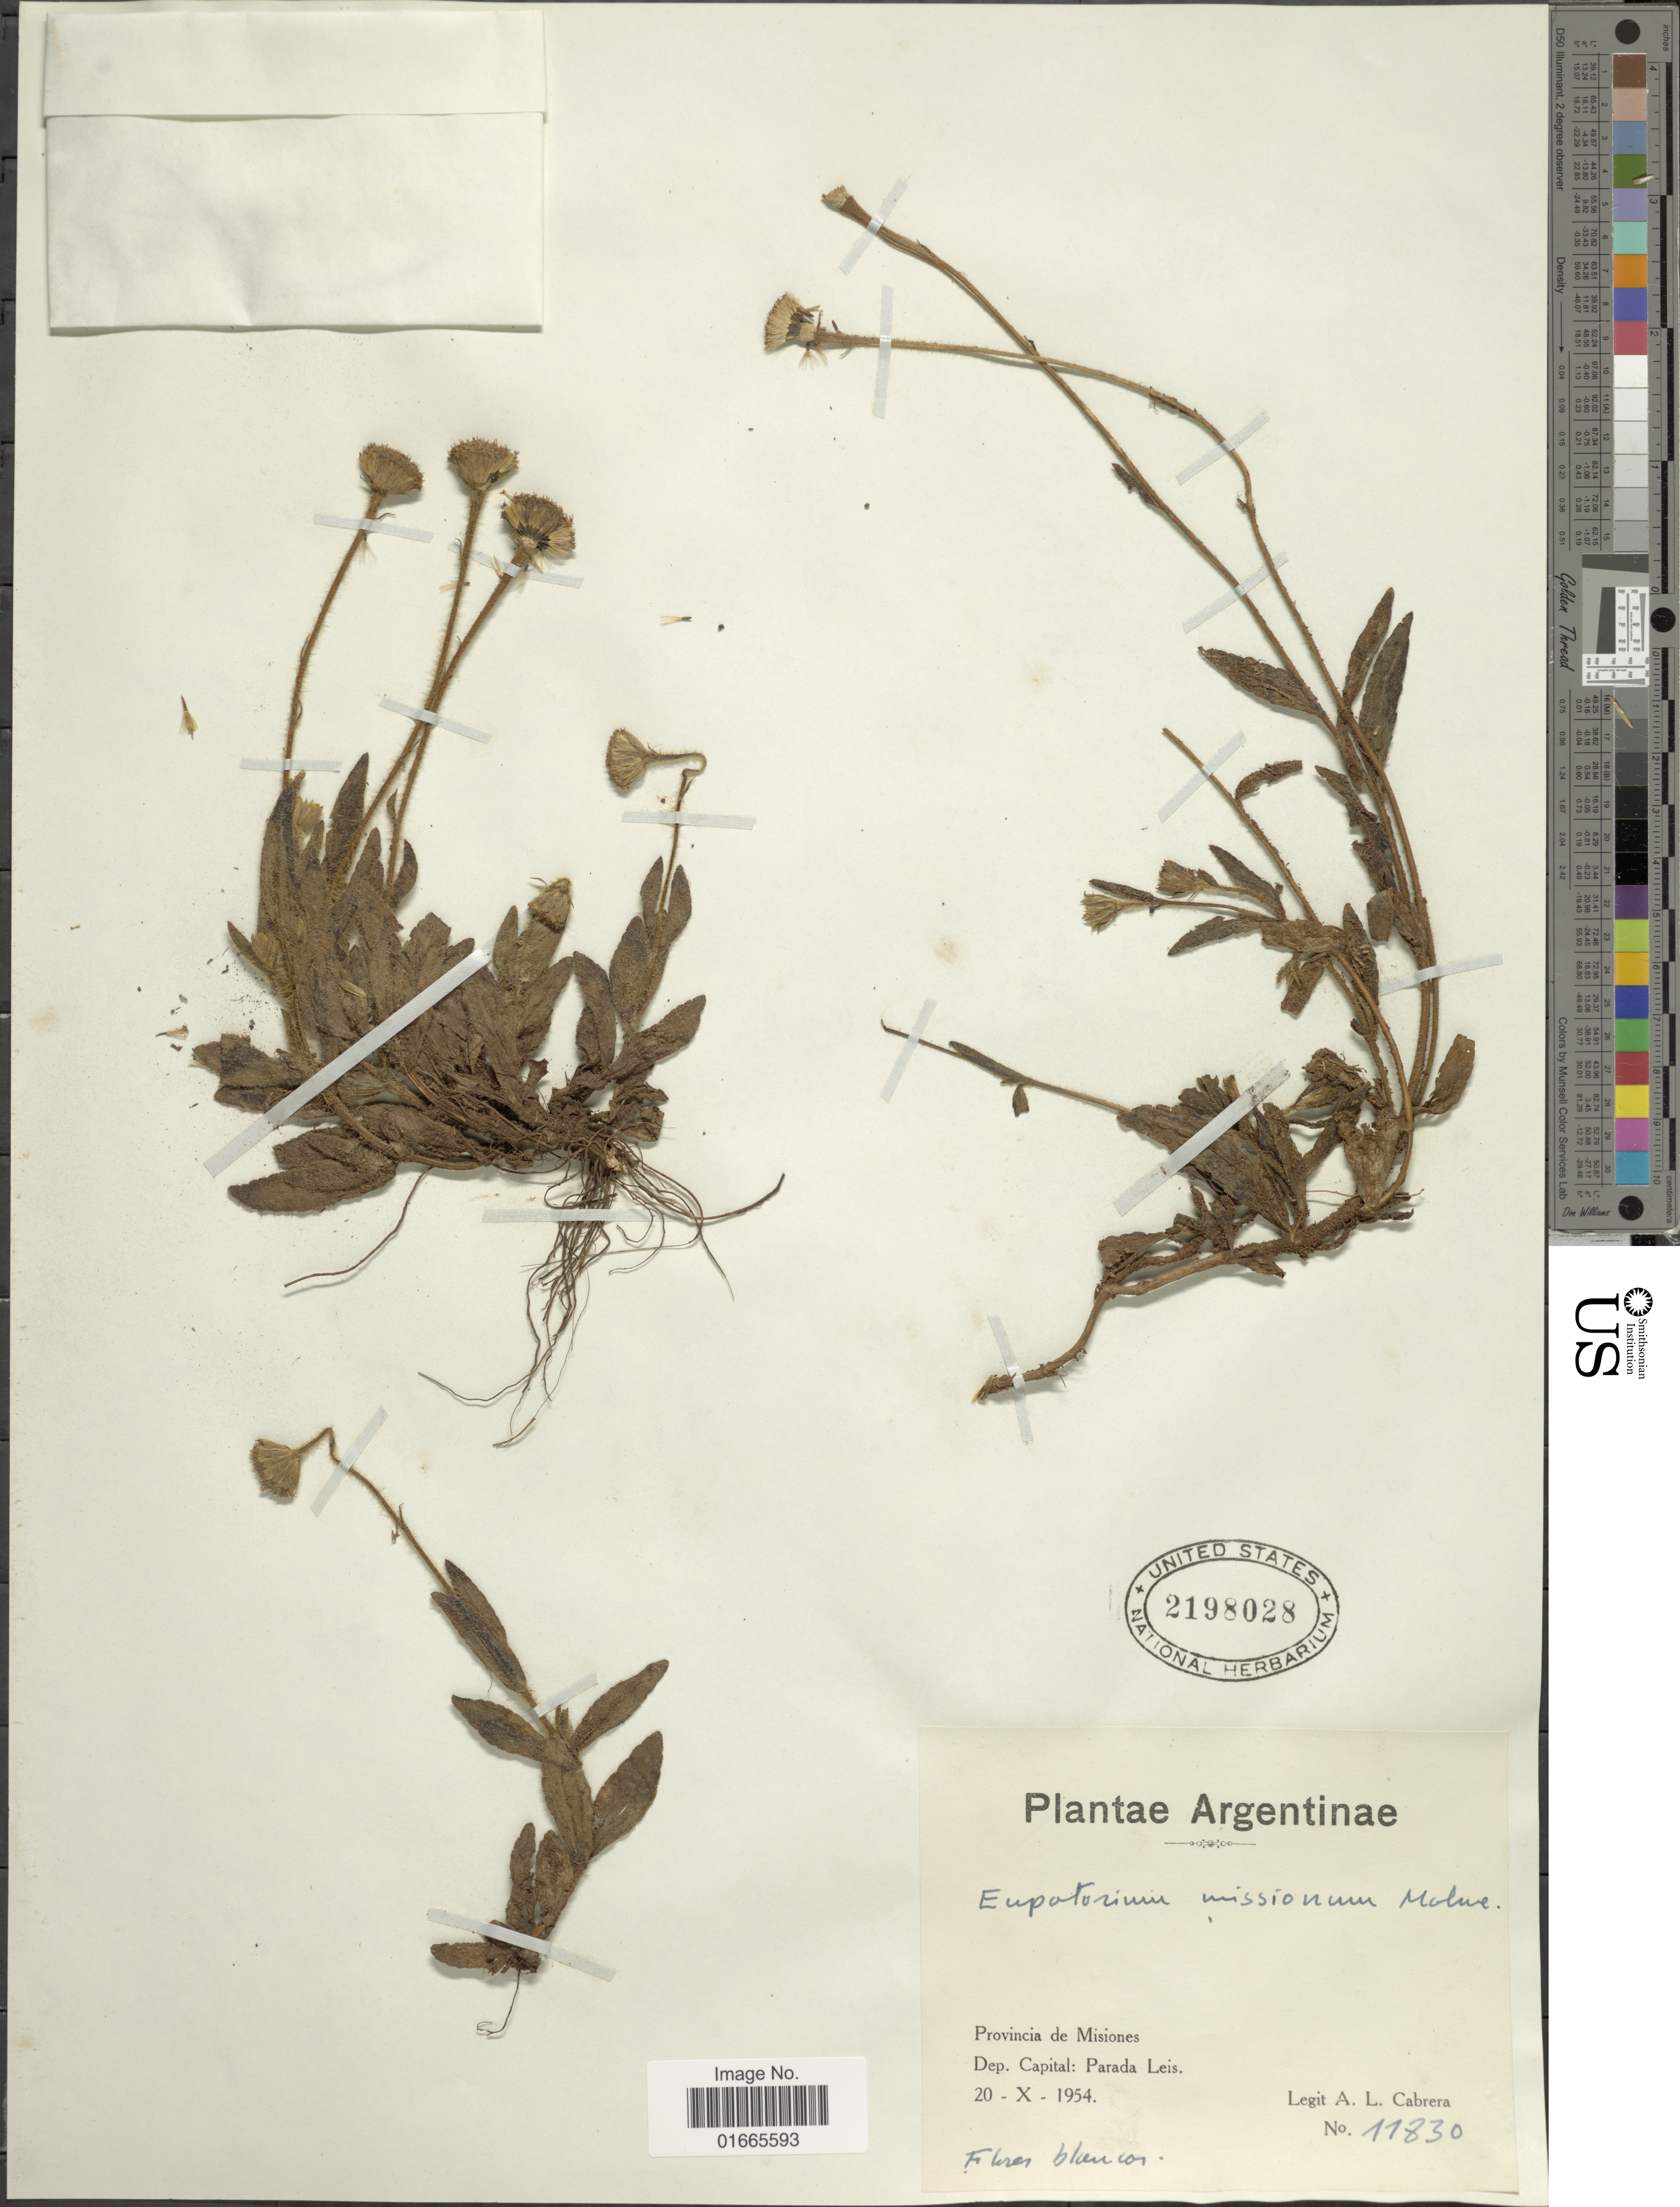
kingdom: Plantae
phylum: Tracheophyta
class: Magnoliopsida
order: Asterales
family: Asteraceae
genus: Praxelis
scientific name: Praxelis missiona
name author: (Malme) R.M. King & H. Rob.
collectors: A. L. Cabrera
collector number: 11830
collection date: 1954-10-20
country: Argentina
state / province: Misiones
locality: Dep. Capital: Parada Leis.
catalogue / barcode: US 2198028